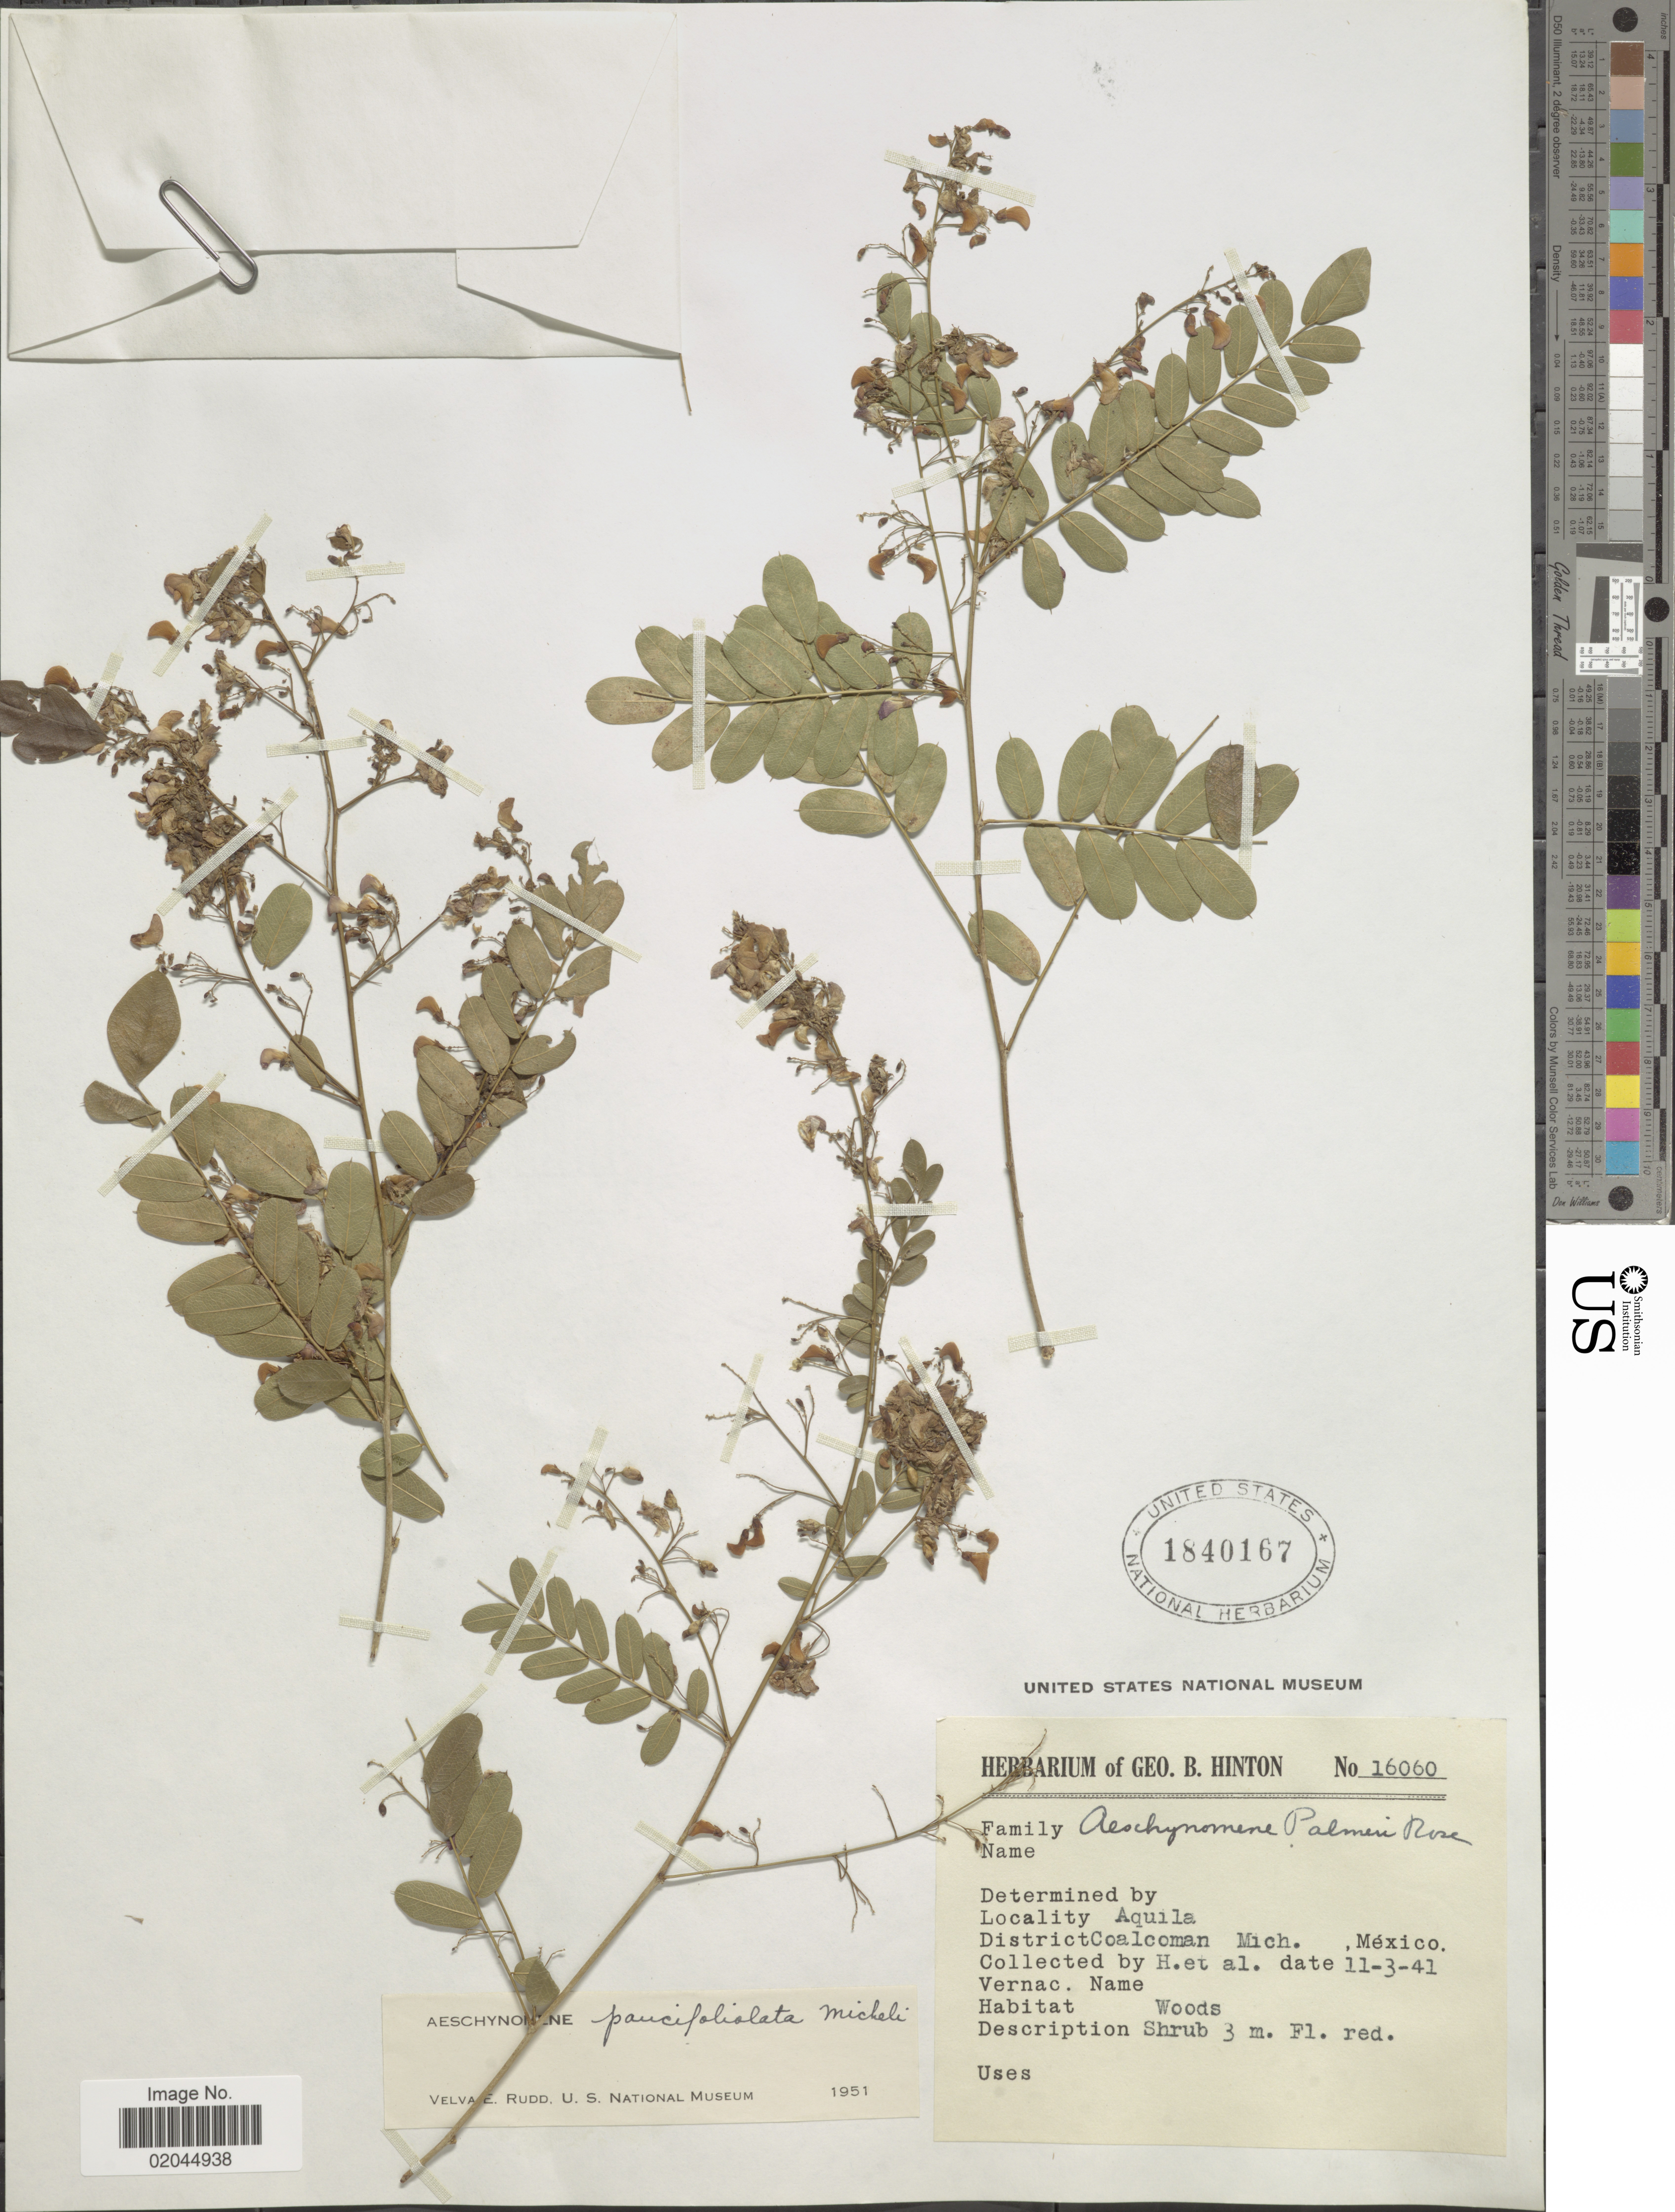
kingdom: Plantae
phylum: Tracheophyta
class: Magnoliopsida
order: Fabales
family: Fabaceae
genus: Aeschynomene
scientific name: Aeschynomene paucifoliolata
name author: Micheli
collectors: G. B. Hinton & et al.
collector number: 16060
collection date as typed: Transcribed d/m/y: 3/11/41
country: Mexico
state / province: Michoacán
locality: Aquila, District Coalcoman MIch., Mexico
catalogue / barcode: US 1840167